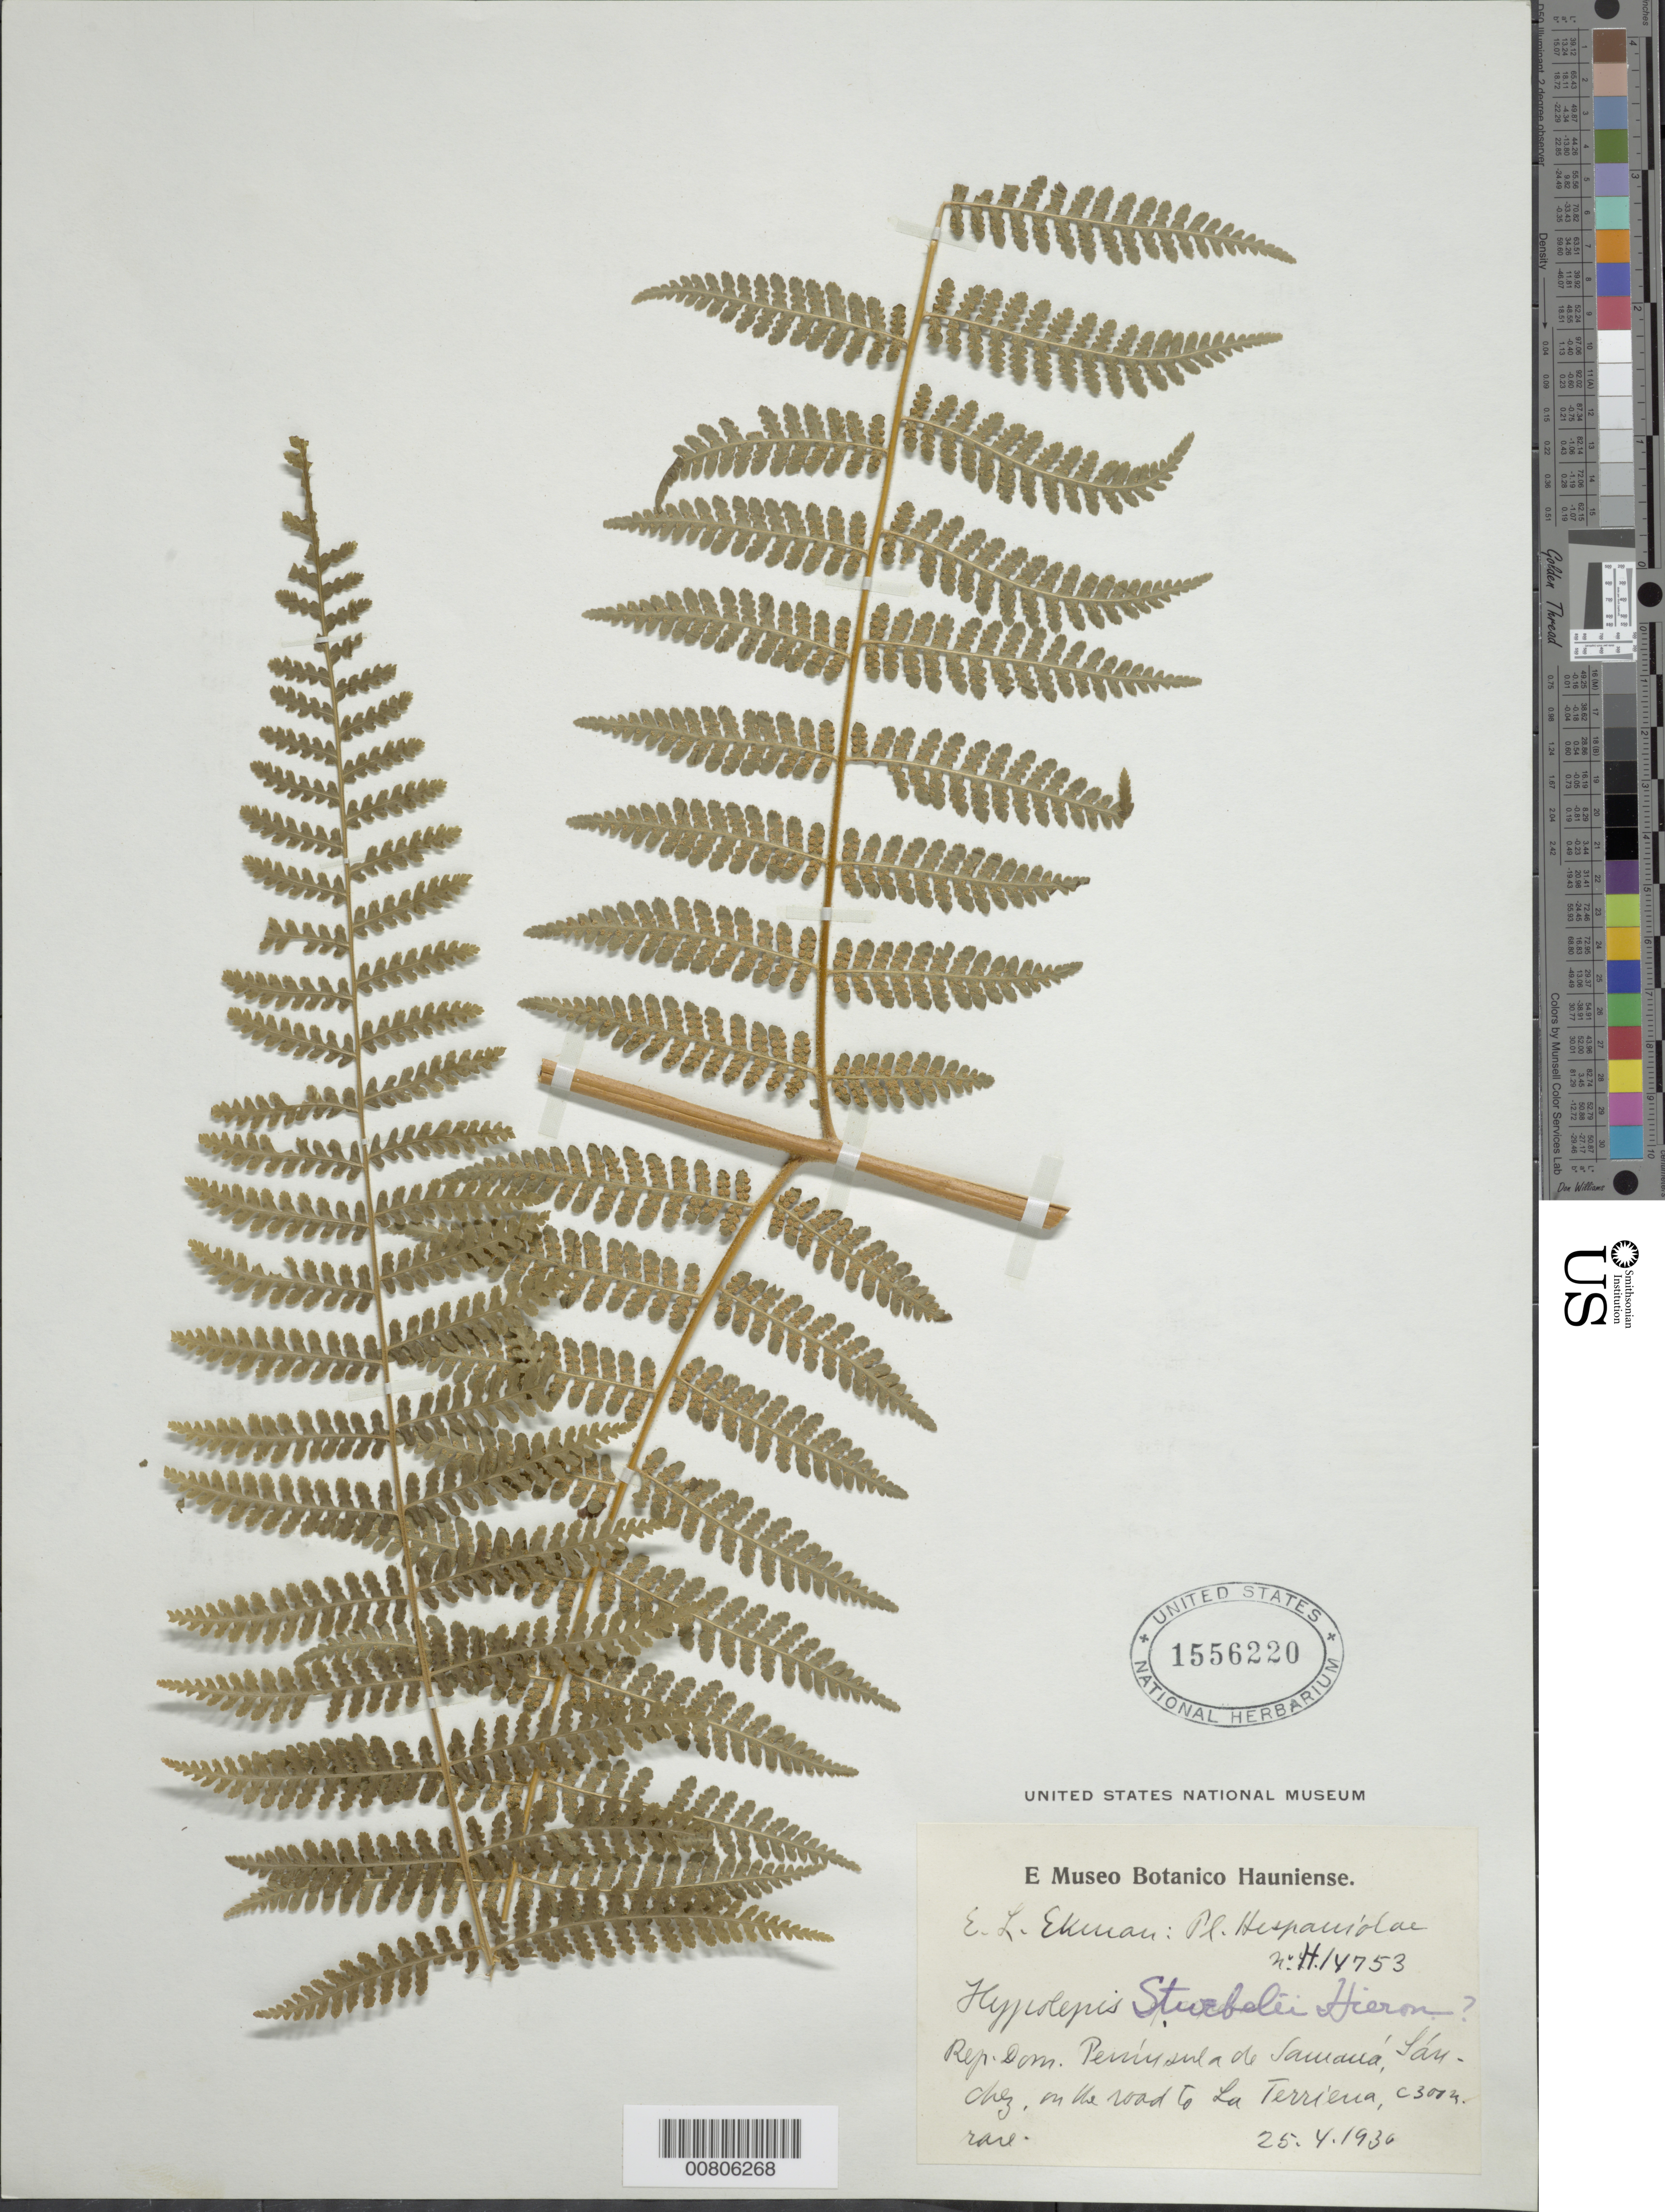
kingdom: Plantae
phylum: Tracheophyta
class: Polypodiopsida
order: Polypodiales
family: Dennstaedtiaceae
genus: Hypolepis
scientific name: Hypolepis steubelii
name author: Hieron.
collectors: E. L. Ekman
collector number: H 14753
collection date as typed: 25 Apr 1930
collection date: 1930-04-25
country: Dominican Republic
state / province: Samana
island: Hispaniola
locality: Peninsula de Samaná, Sánchez, road to Terriena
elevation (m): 300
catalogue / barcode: US 1556220